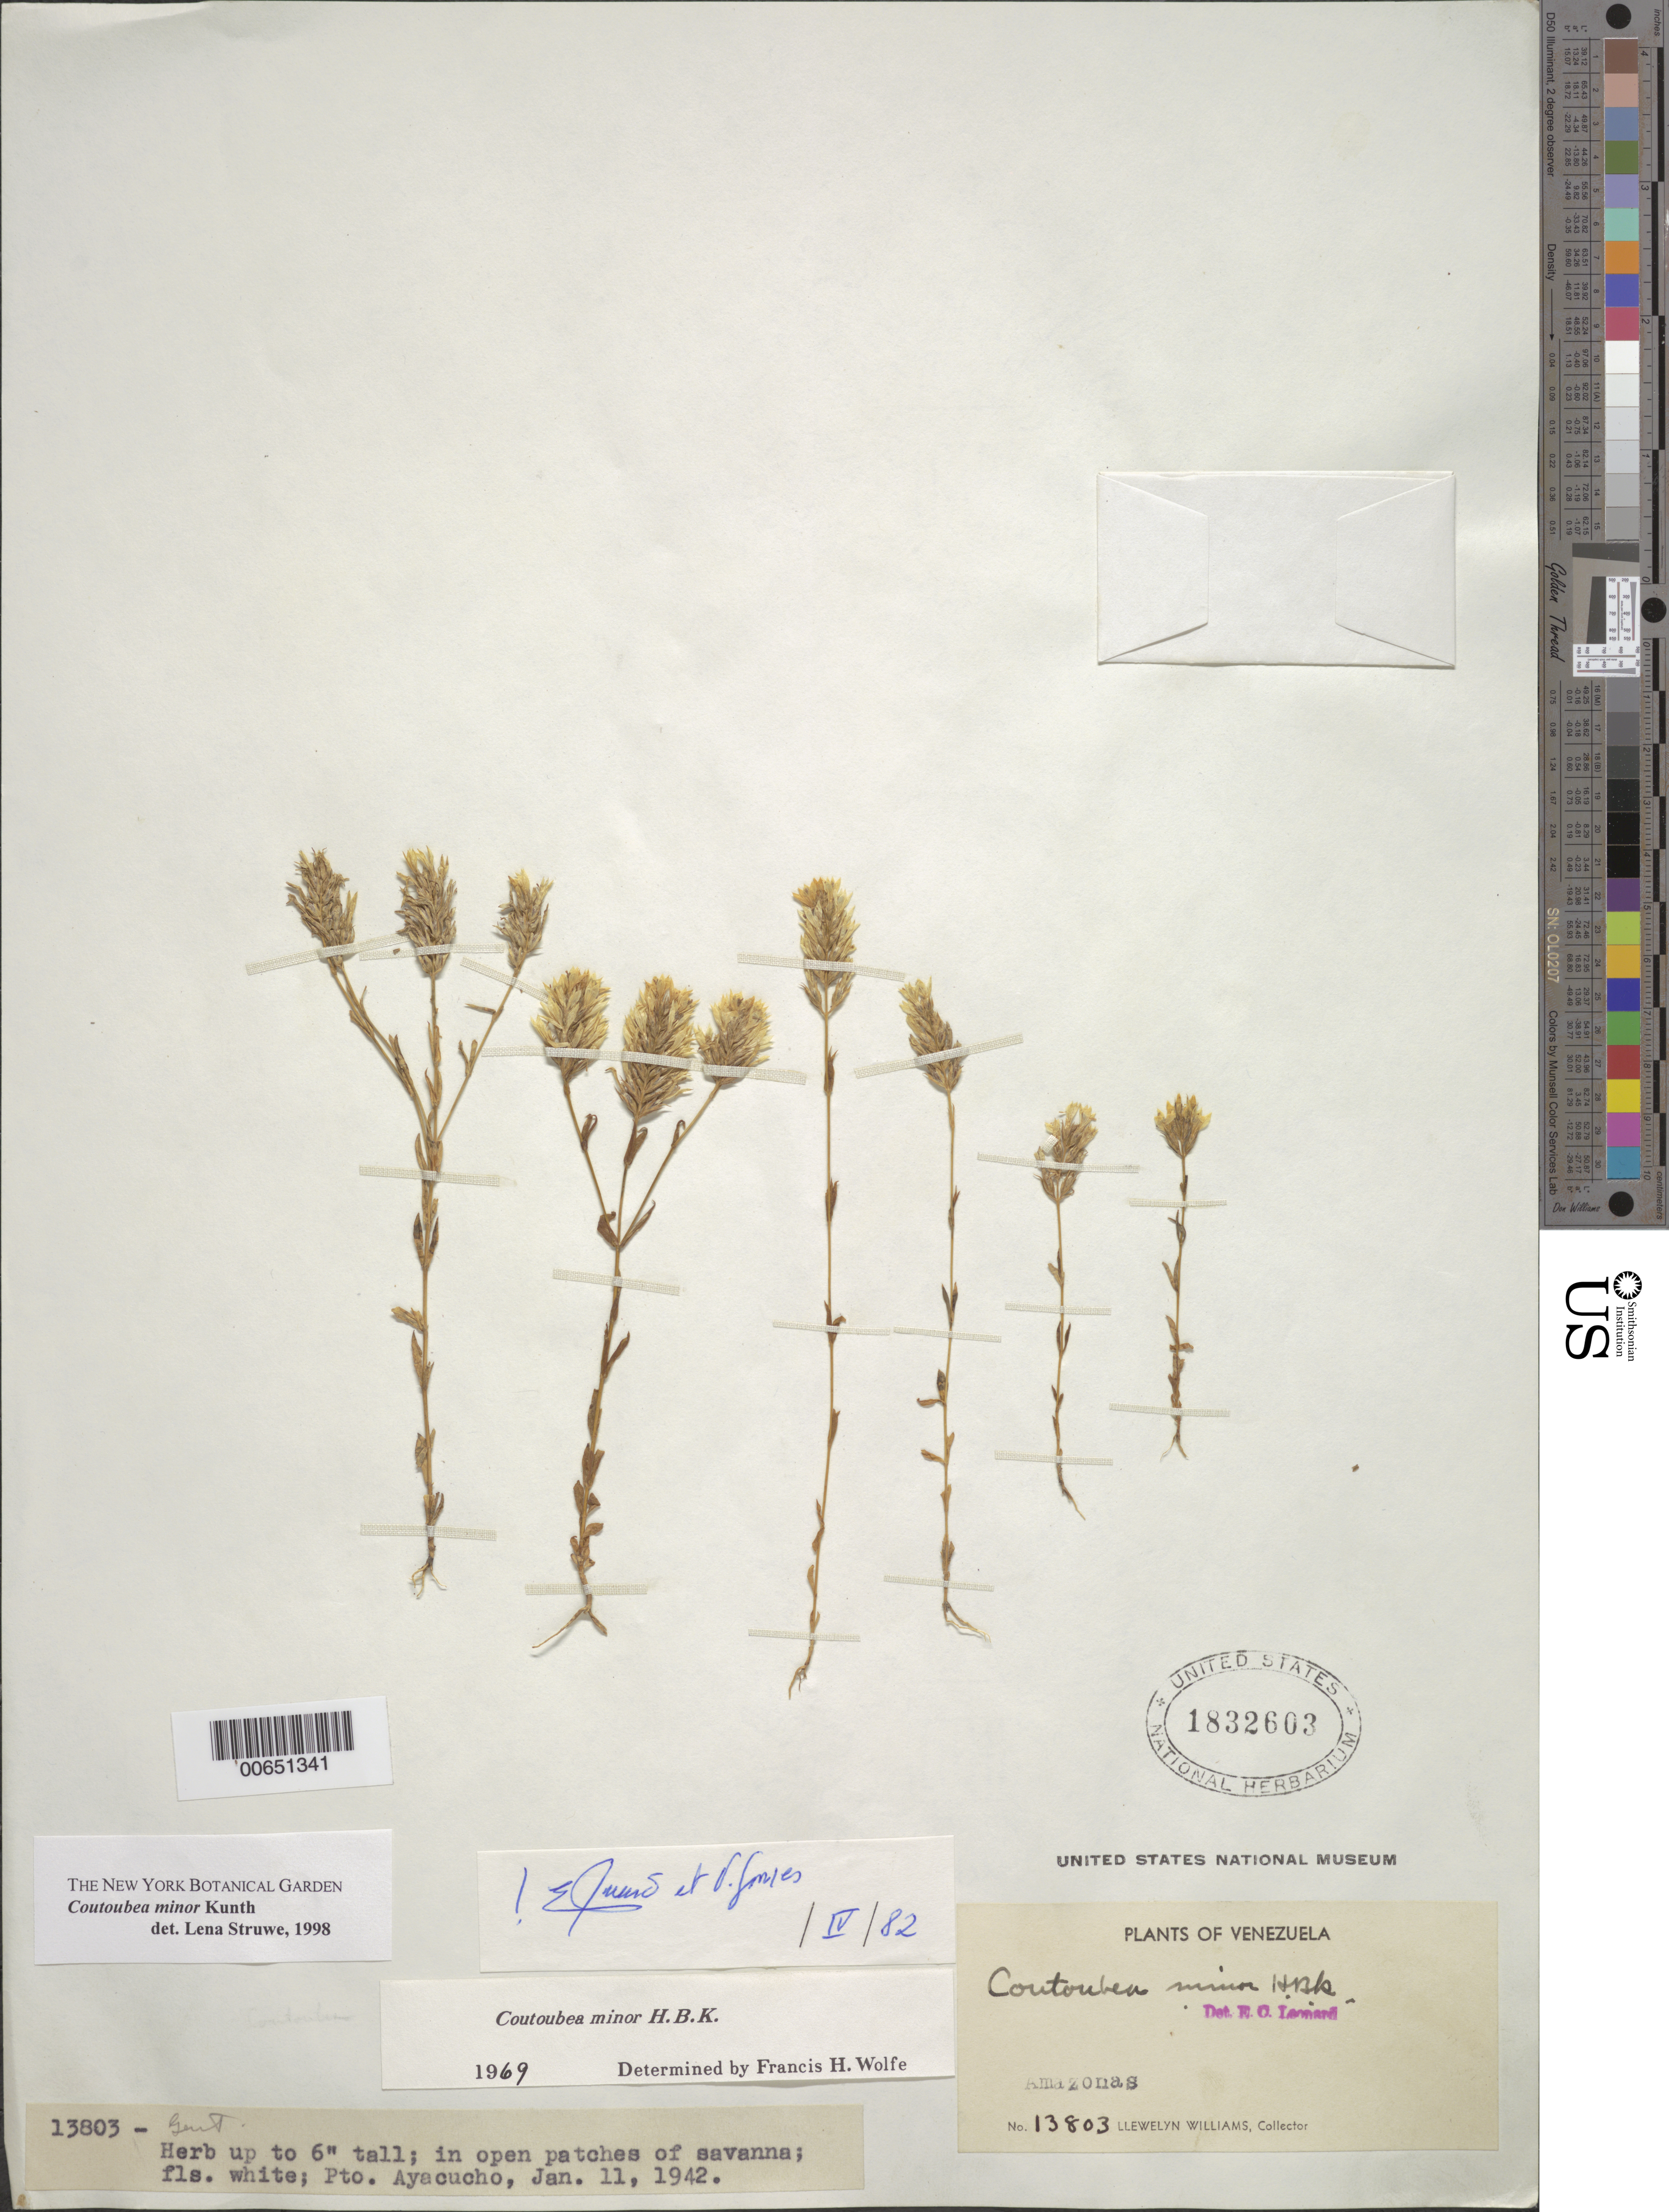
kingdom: Plantae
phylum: Tracheophyta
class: Magnoliopsida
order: Gentianales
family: Gentianaceae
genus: Coutoubea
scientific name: Coutoubea minor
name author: Kunth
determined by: Struwe, L.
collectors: Ll. Williams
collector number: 13803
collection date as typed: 11-Jan-42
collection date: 1942-01-11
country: Venezuela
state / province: Amazonas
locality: Puerto Ayacucho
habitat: Open patches of savanna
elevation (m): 250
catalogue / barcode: US 1832603